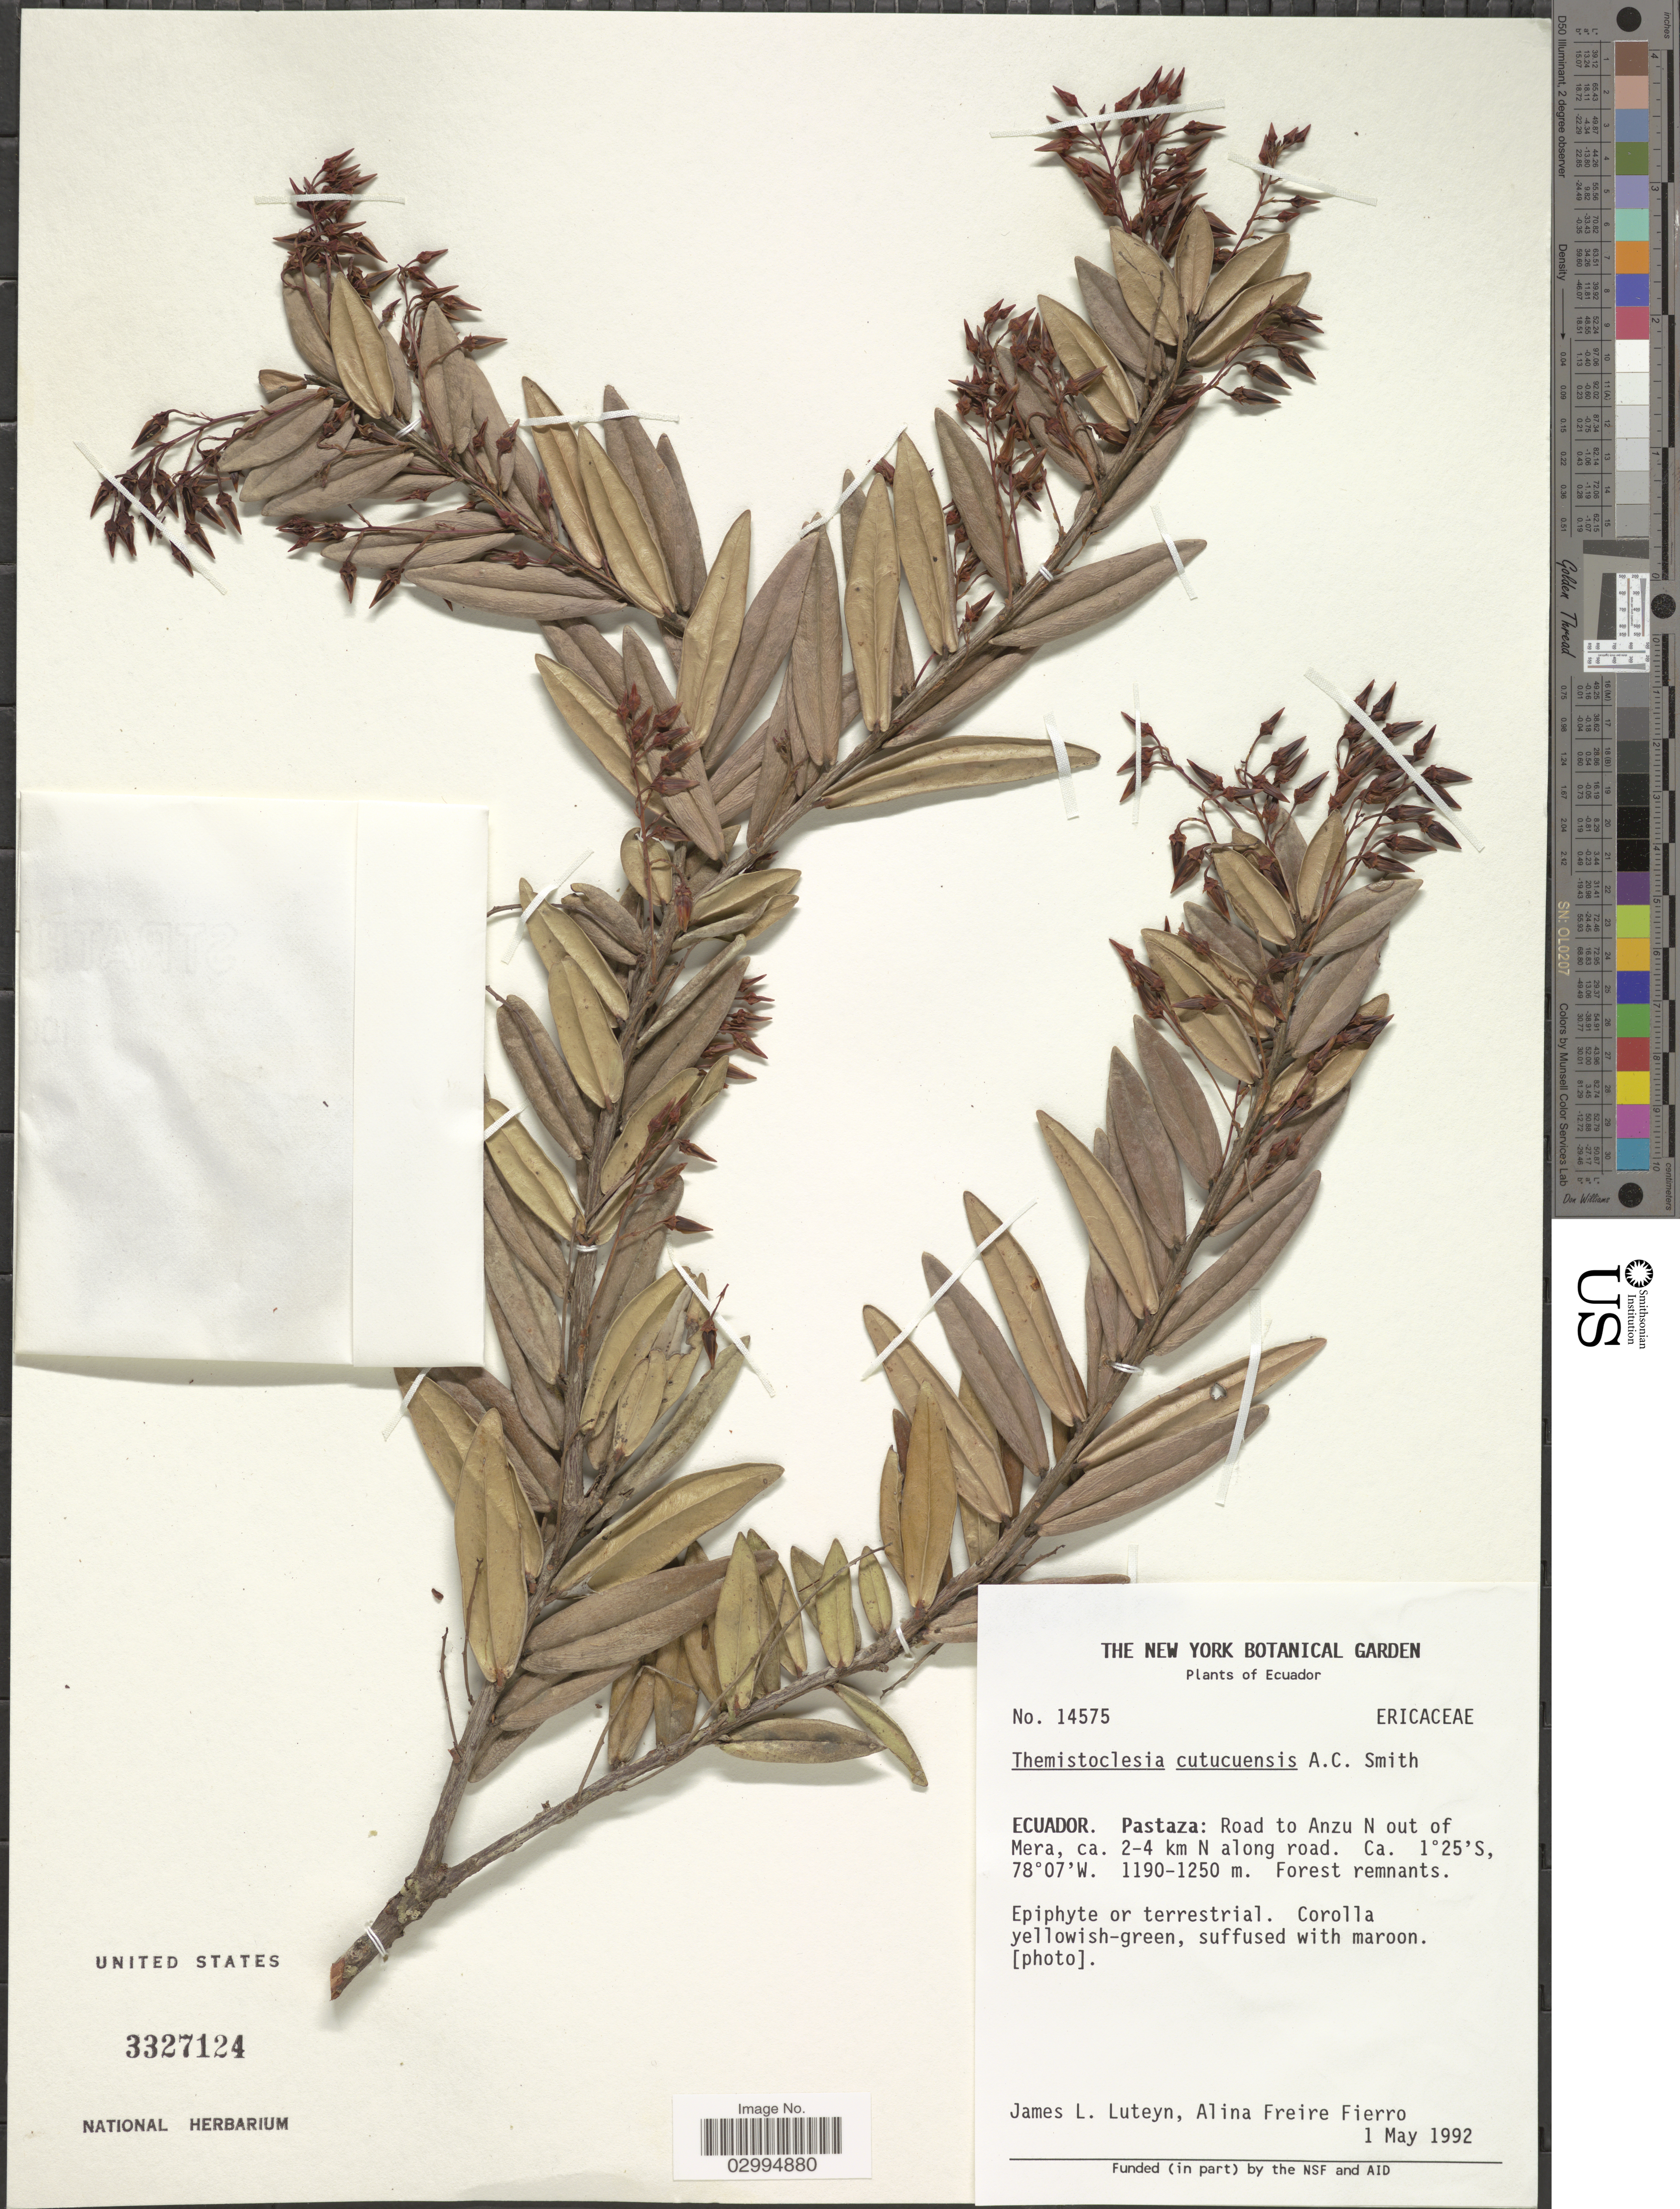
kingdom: Plantae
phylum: Tracheophyta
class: Magnoliopsida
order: Ericales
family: Ericaceae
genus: Themistoclesia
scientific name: Themistoclesia cutucuensis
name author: A.C. Sm.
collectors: J. Luteyn & A. Freire-Fierro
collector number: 14575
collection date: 1992-05-01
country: Ecuador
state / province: Pastaza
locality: Road to Anzu N out of Mera, ca. 2-4 km N along road.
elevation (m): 1190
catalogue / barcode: US 3327124